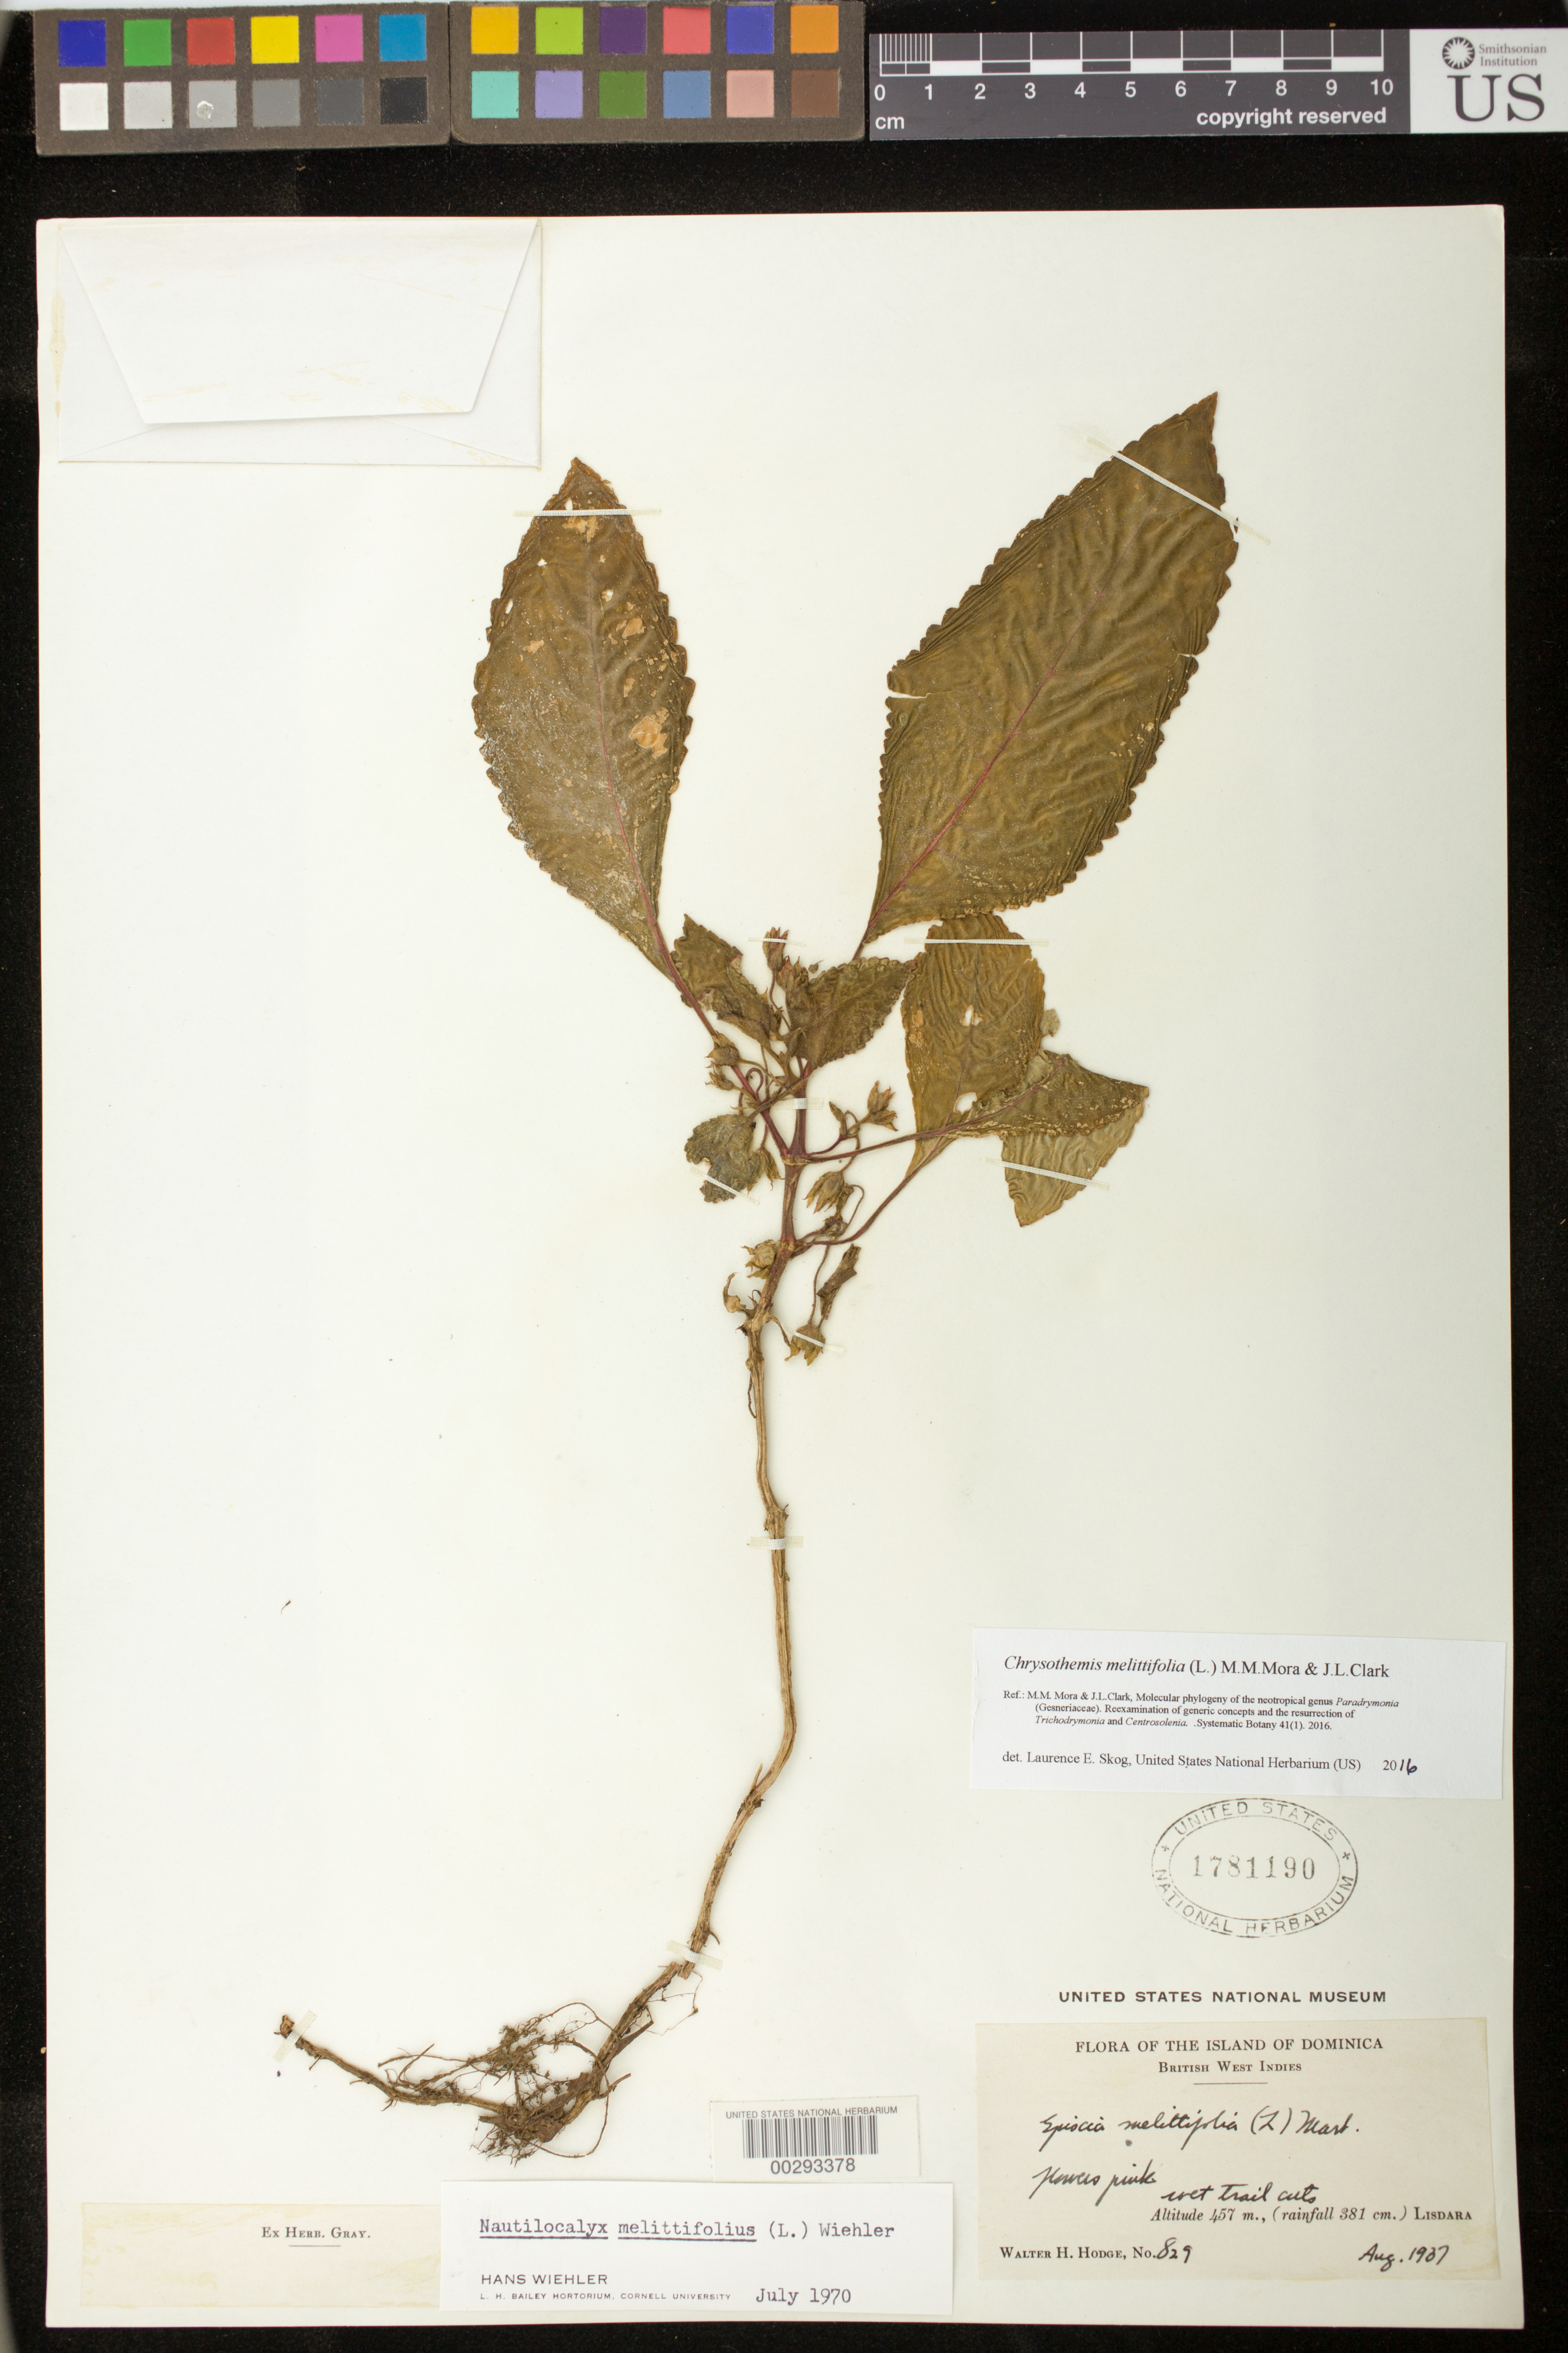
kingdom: Plantae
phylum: Tracheophyta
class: Magnoliopsida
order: Lamiales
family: Gesneriaceae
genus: Chrysothemis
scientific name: Chrysothemis melittifolia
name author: (L.) M.M. Mora & J.L. Clark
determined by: Skog, Laurence E.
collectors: W. Hodge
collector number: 829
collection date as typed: Aug 1937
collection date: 1937-08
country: Dominica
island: Dominica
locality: Lisdara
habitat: Wet trail cut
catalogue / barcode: US 1781190